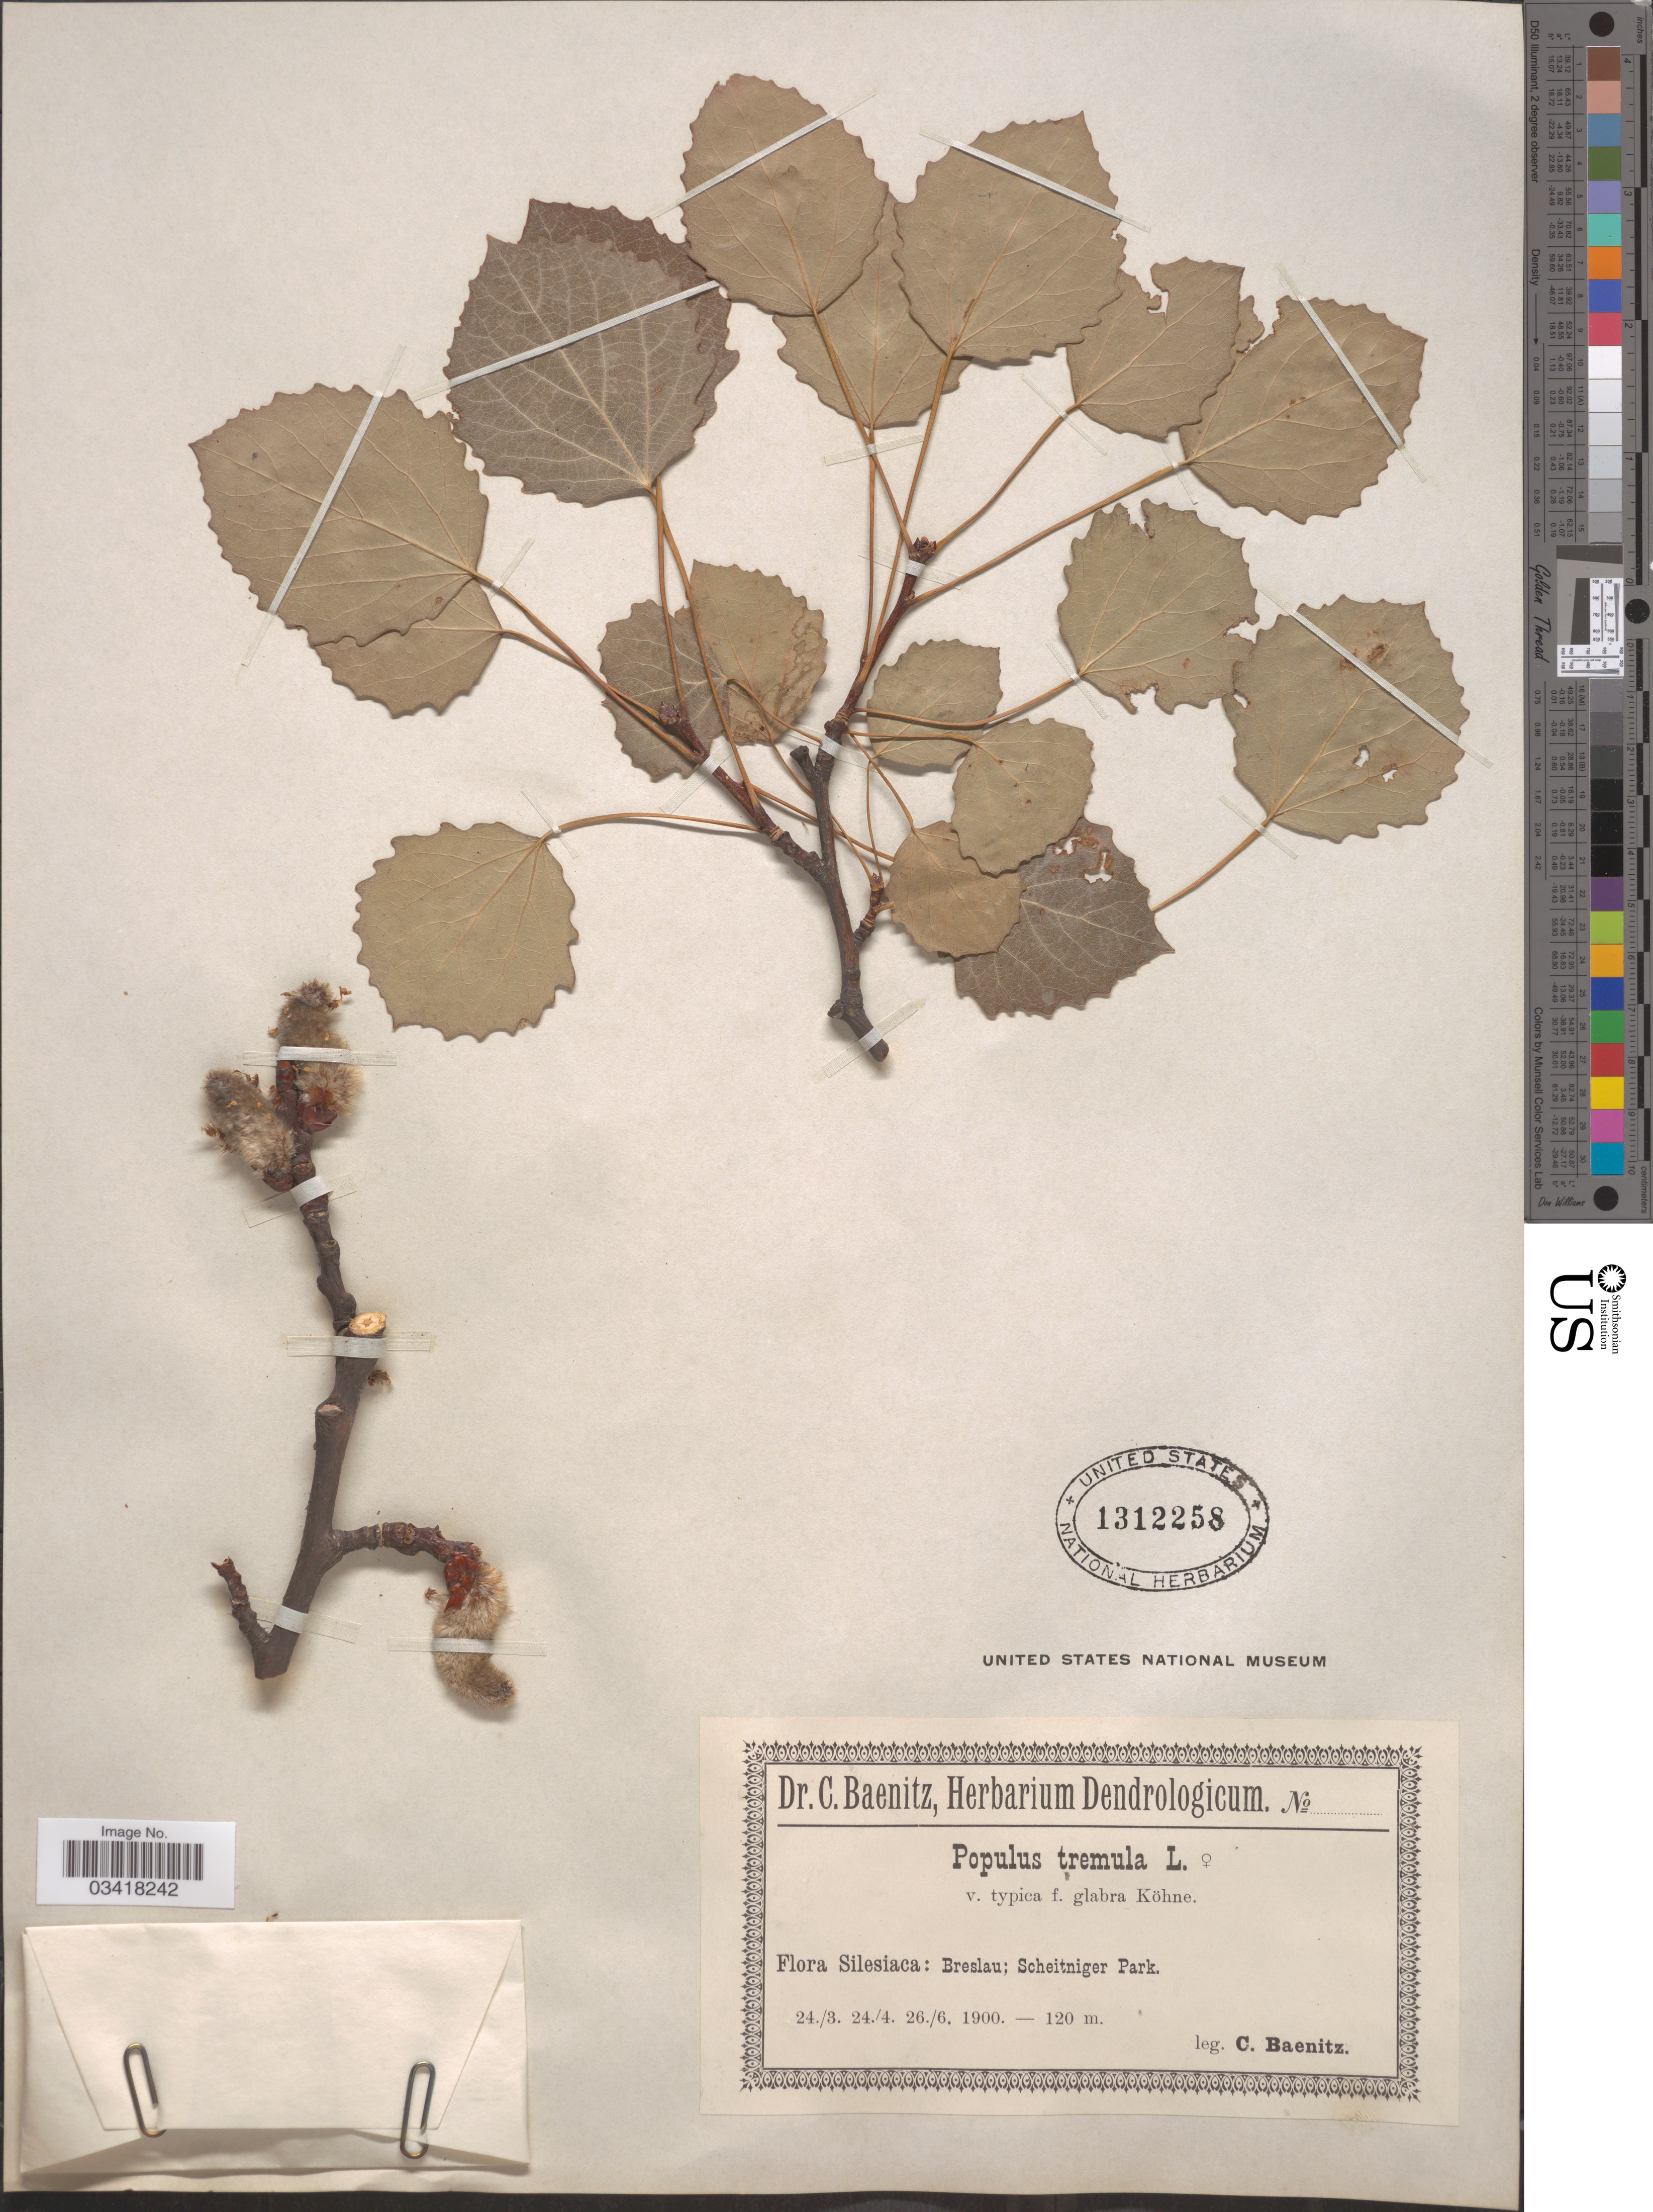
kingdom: Plantae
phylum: Tracheophyta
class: Magnoliopsida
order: Malpighiales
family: Salicaceae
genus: Populus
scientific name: Populus tremula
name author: L.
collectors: C. G. Baenitz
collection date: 1900-03-24/1900-06-26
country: Poland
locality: Silesiaca: Breslau; Scheitniger Park.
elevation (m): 120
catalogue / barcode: US 1312258